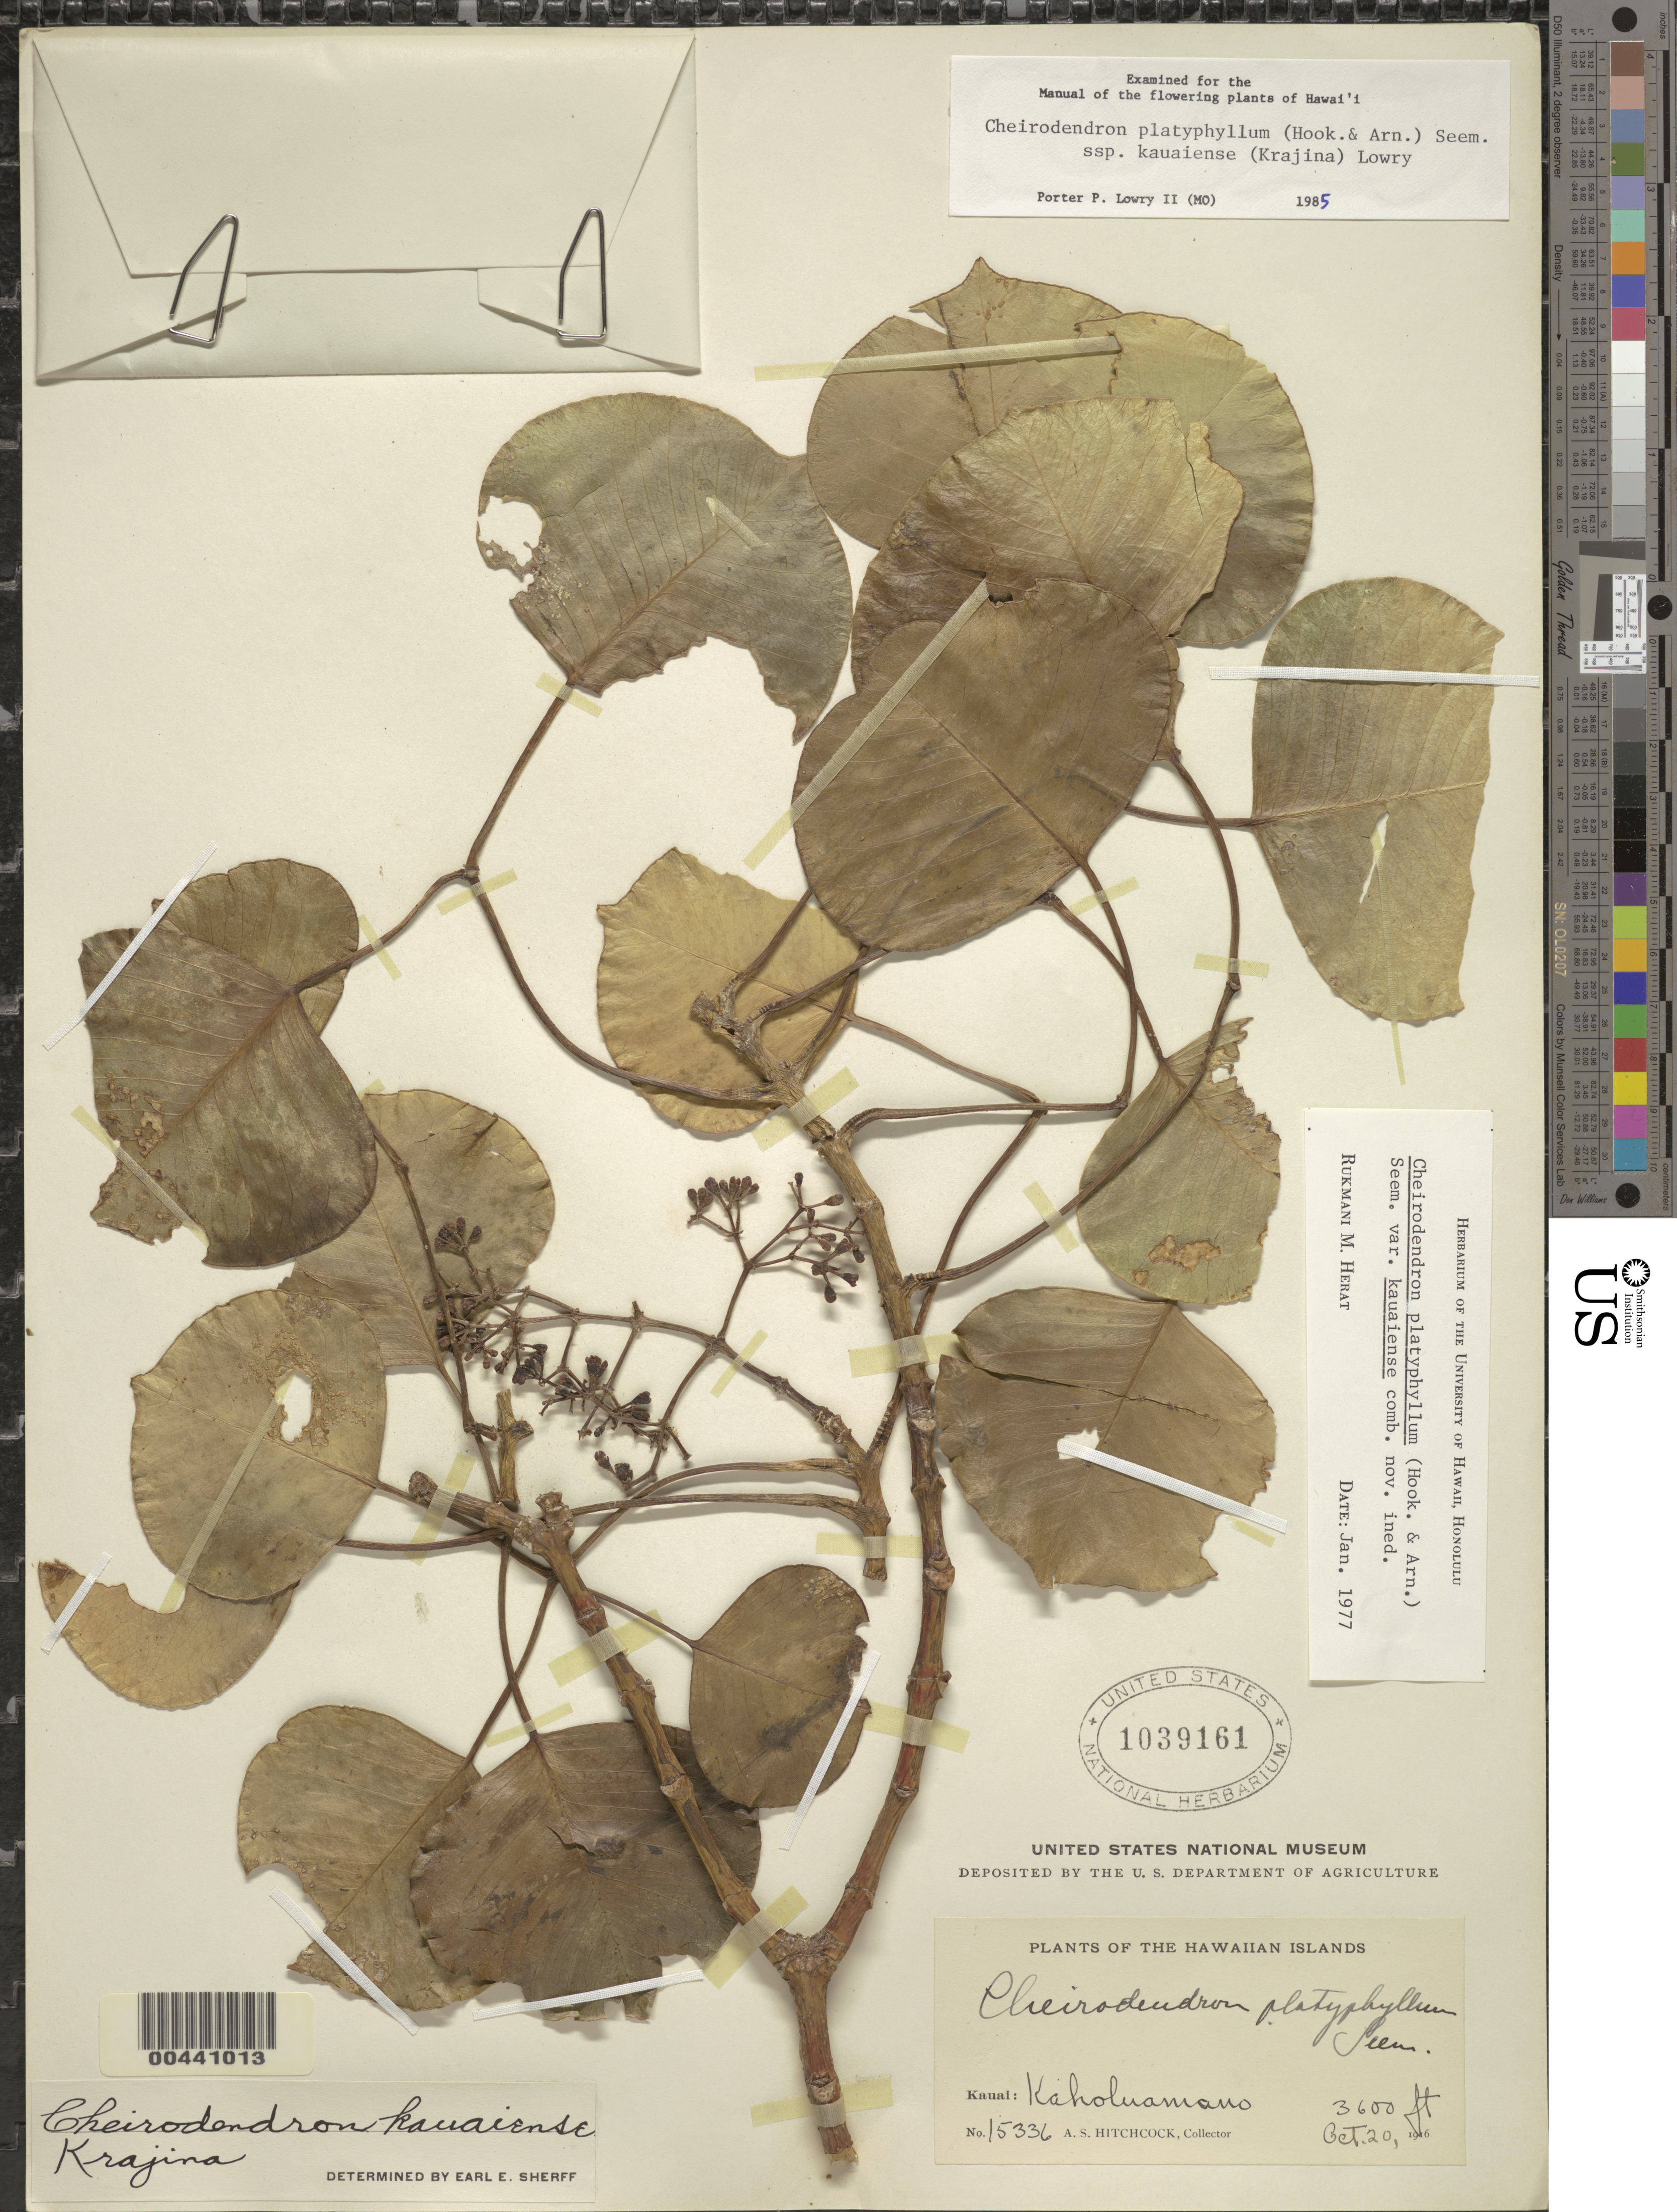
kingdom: Plantae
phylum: Tracheophyta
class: Magnoliopsida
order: Apiales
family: Araliaceae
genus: Cheirodendron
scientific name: Cheirodendron platyphyllum subsp. kauaiense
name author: (Krajina) Lowry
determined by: Lowry, P. P., (MO), Missouri Botanical Garden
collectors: A. S. Hitchcock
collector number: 15336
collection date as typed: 20 Oct 1916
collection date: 1916-10-20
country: United States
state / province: Hawaii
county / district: Kauai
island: Kaua'i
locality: Kaholuamano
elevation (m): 1097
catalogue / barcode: US 1039161